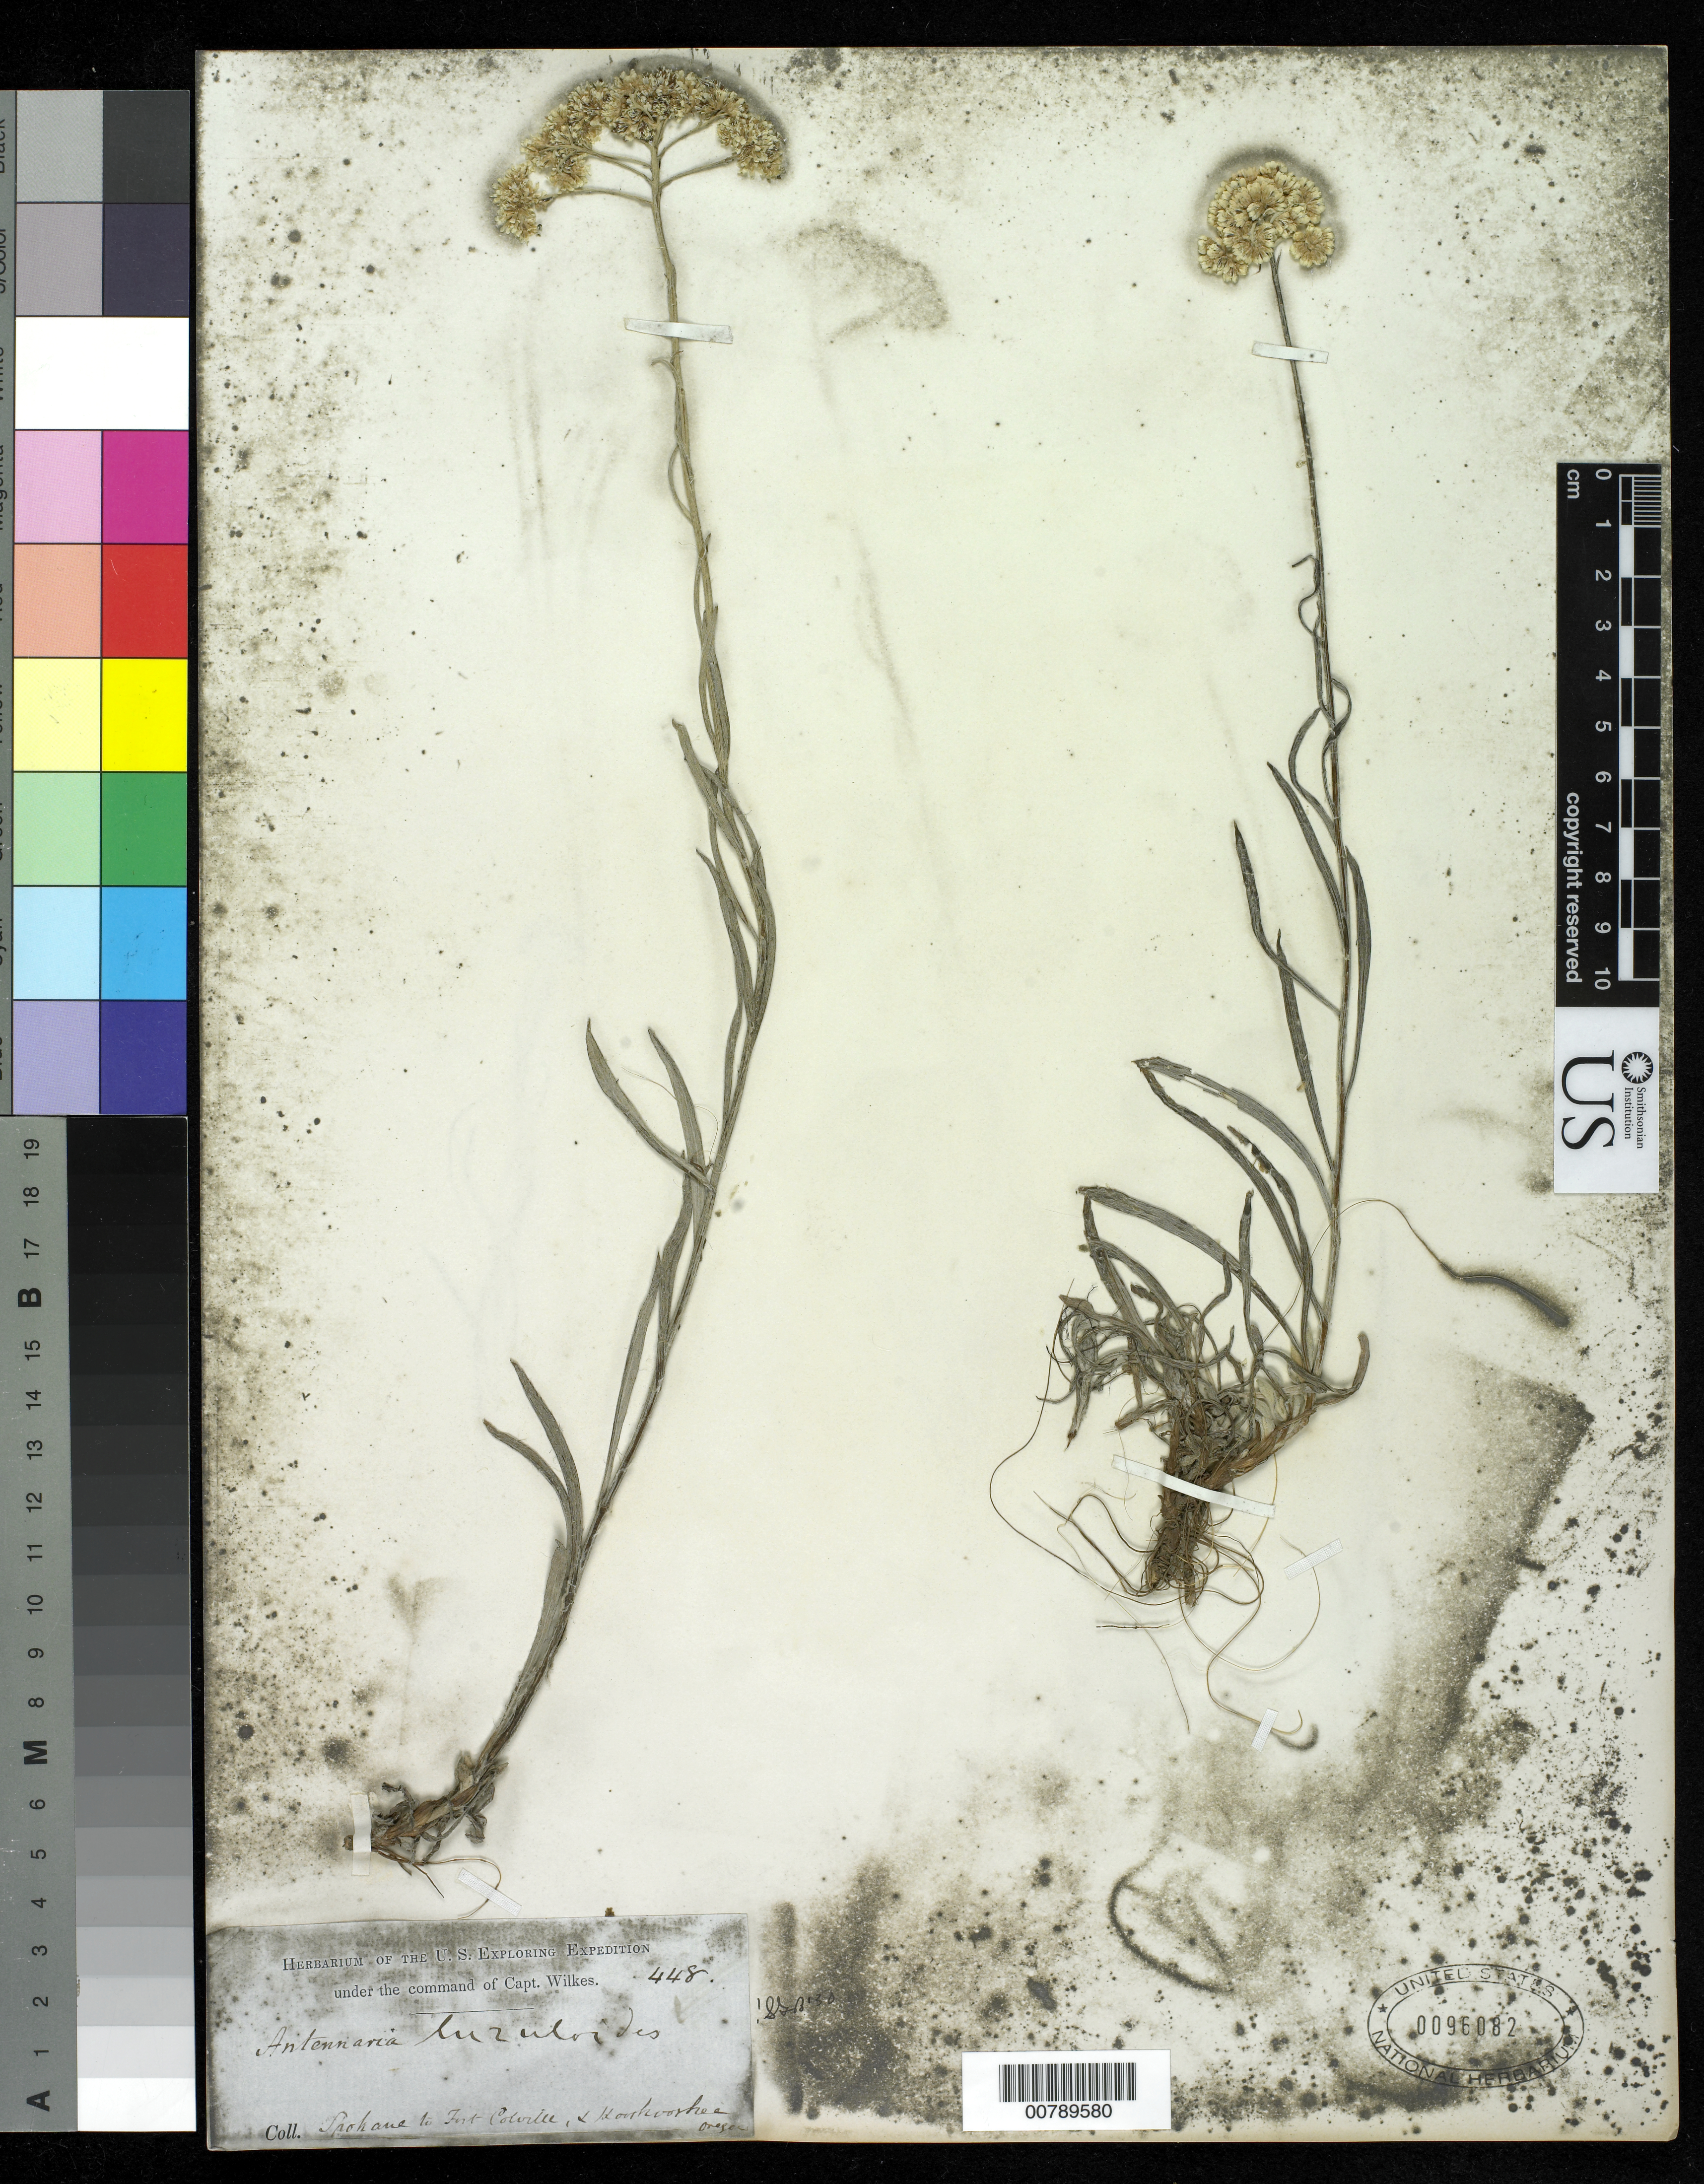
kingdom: Plantae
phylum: Tracheophyta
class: Magnoliopsida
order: Asterales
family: Asteraceae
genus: Antennaria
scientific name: Antennaria luzuloides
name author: Torr. & A. Gray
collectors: Wilkes Explor. Exped.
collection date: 1838/1842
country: United States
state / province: Oregon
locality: spokane to Fort colville, & kooskooskee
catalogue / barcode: US 96082